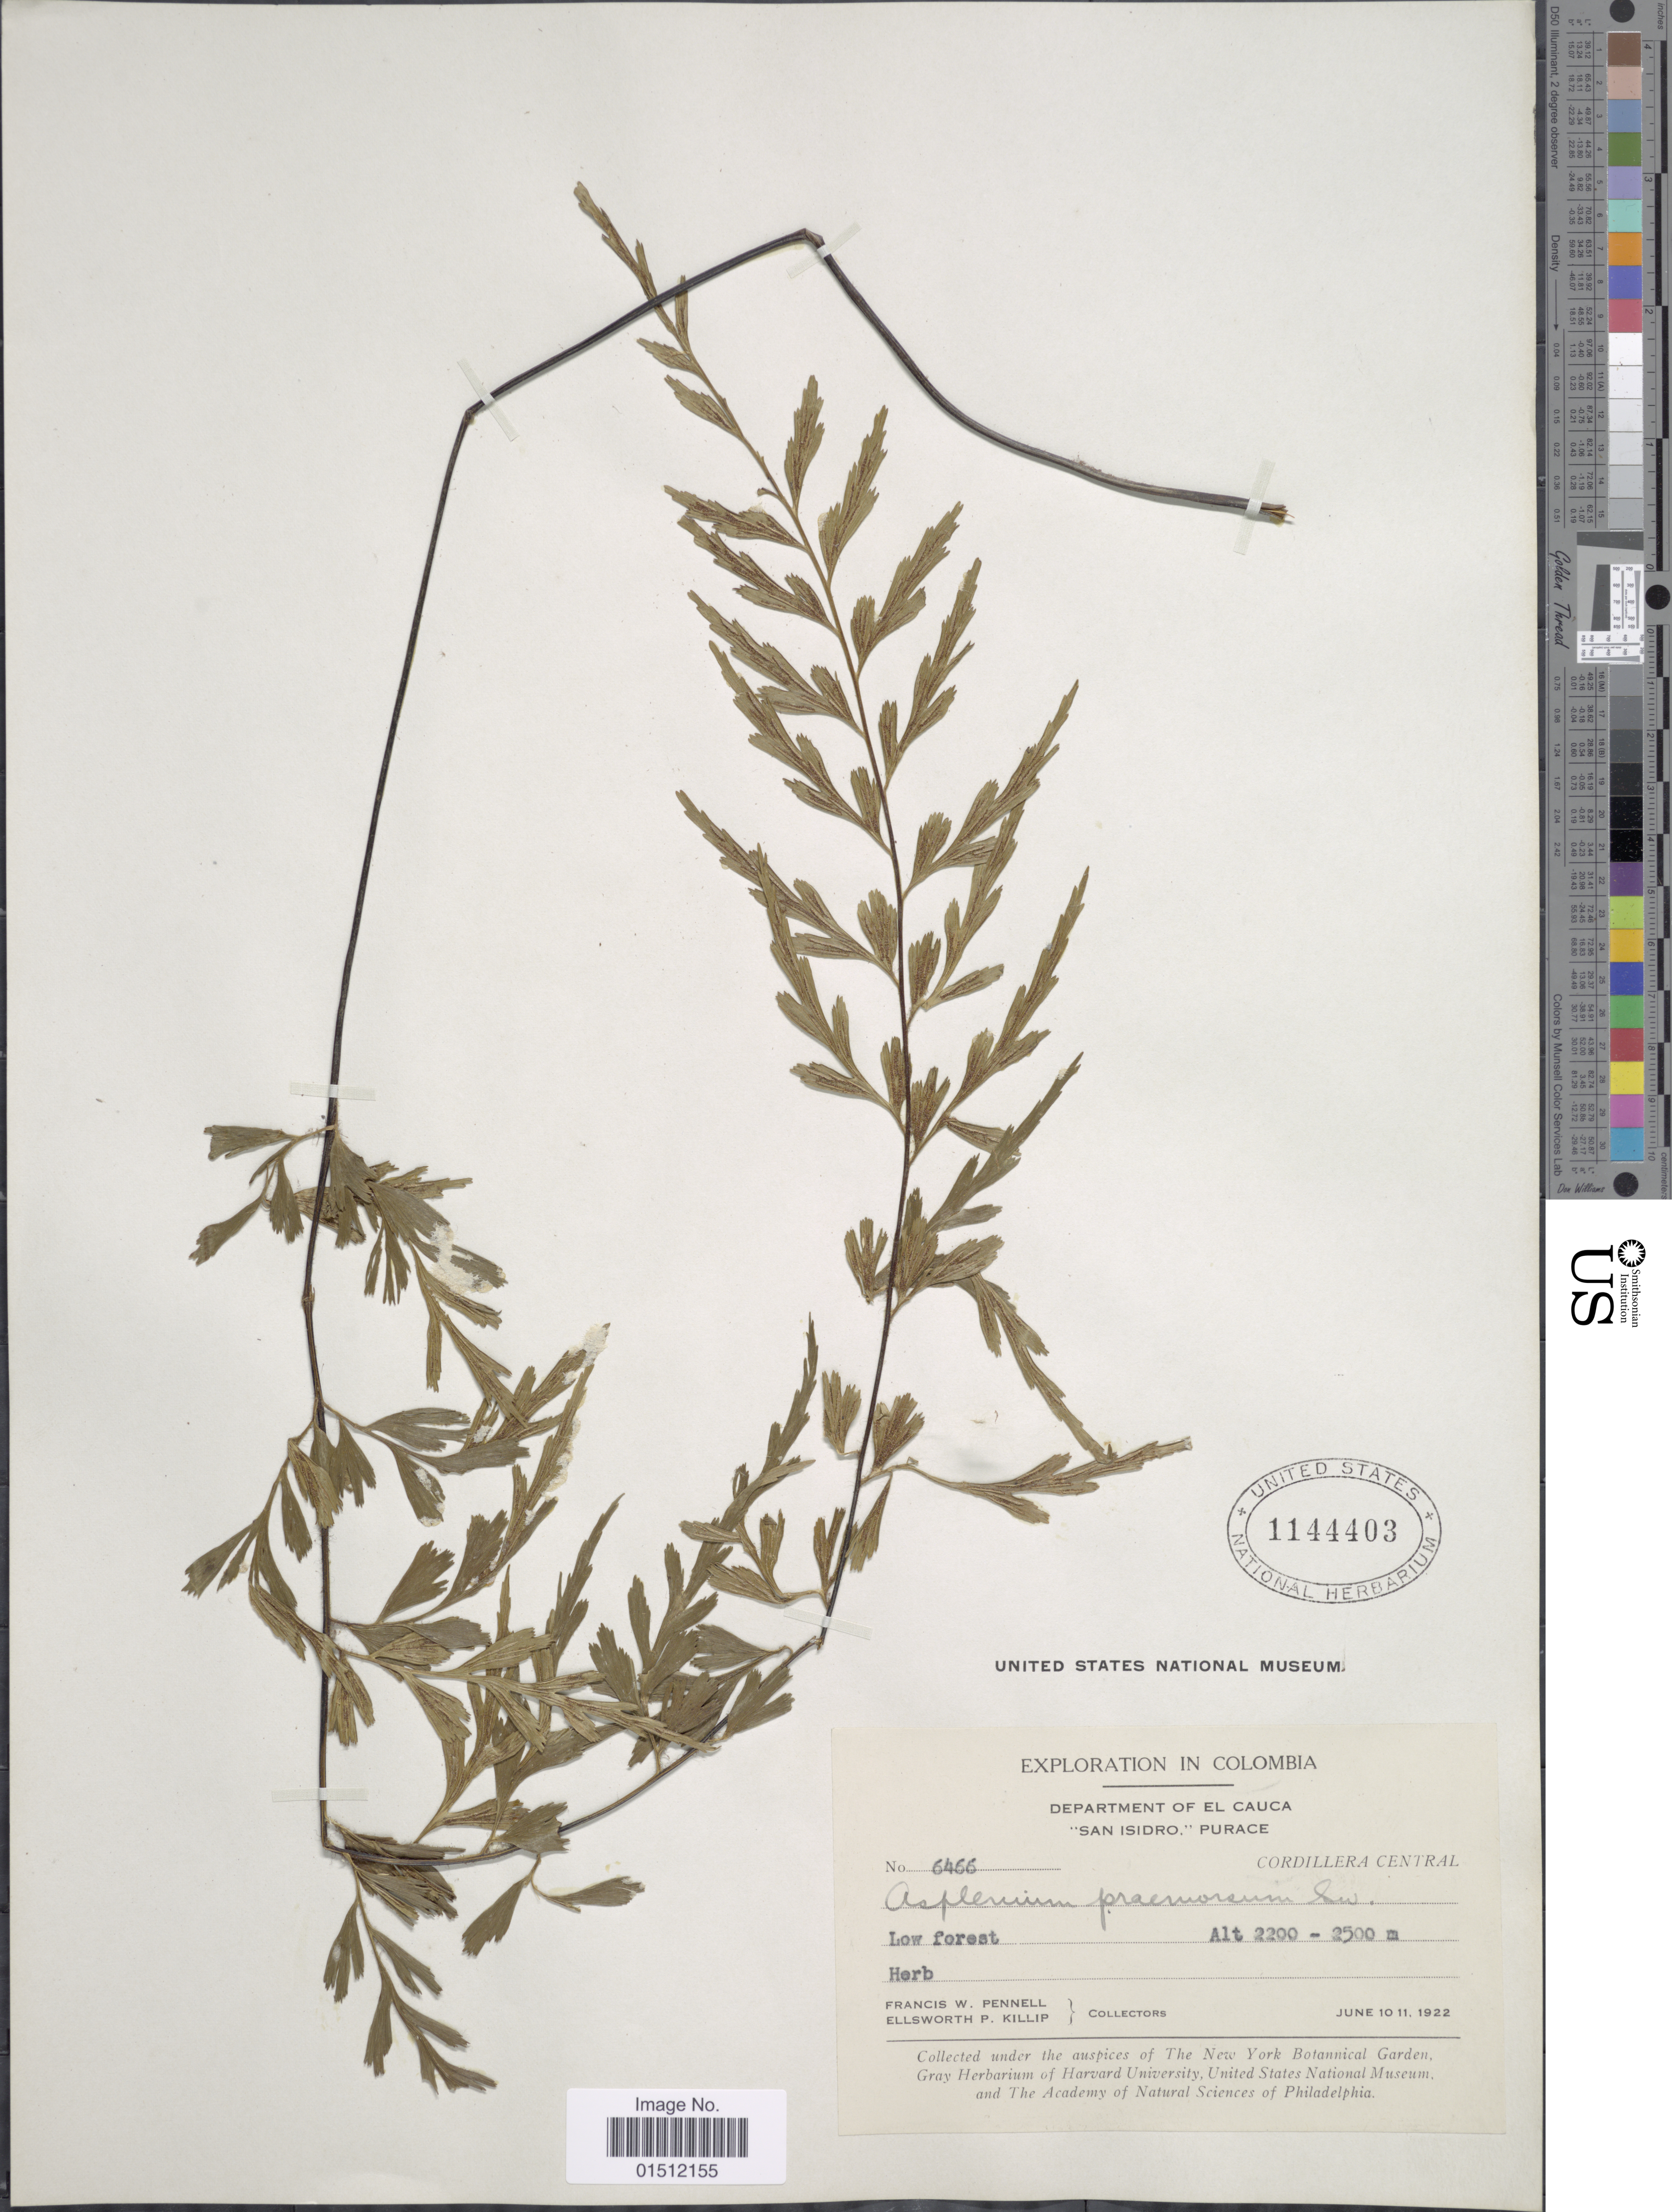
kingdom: Plantae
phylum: Tracheophyta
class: Polypodiopsida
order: Polypodiales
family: Aspleniaceae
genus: Asplenium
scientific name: Asplenium praemorsum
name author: Sw.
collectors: F. W. Pennell & E. P. Killip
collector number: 6466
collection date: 1922-06-10/1922-06-11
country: Colombia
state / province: Cauca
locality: San Isidro.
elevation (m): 2200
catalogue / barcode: US 1144403